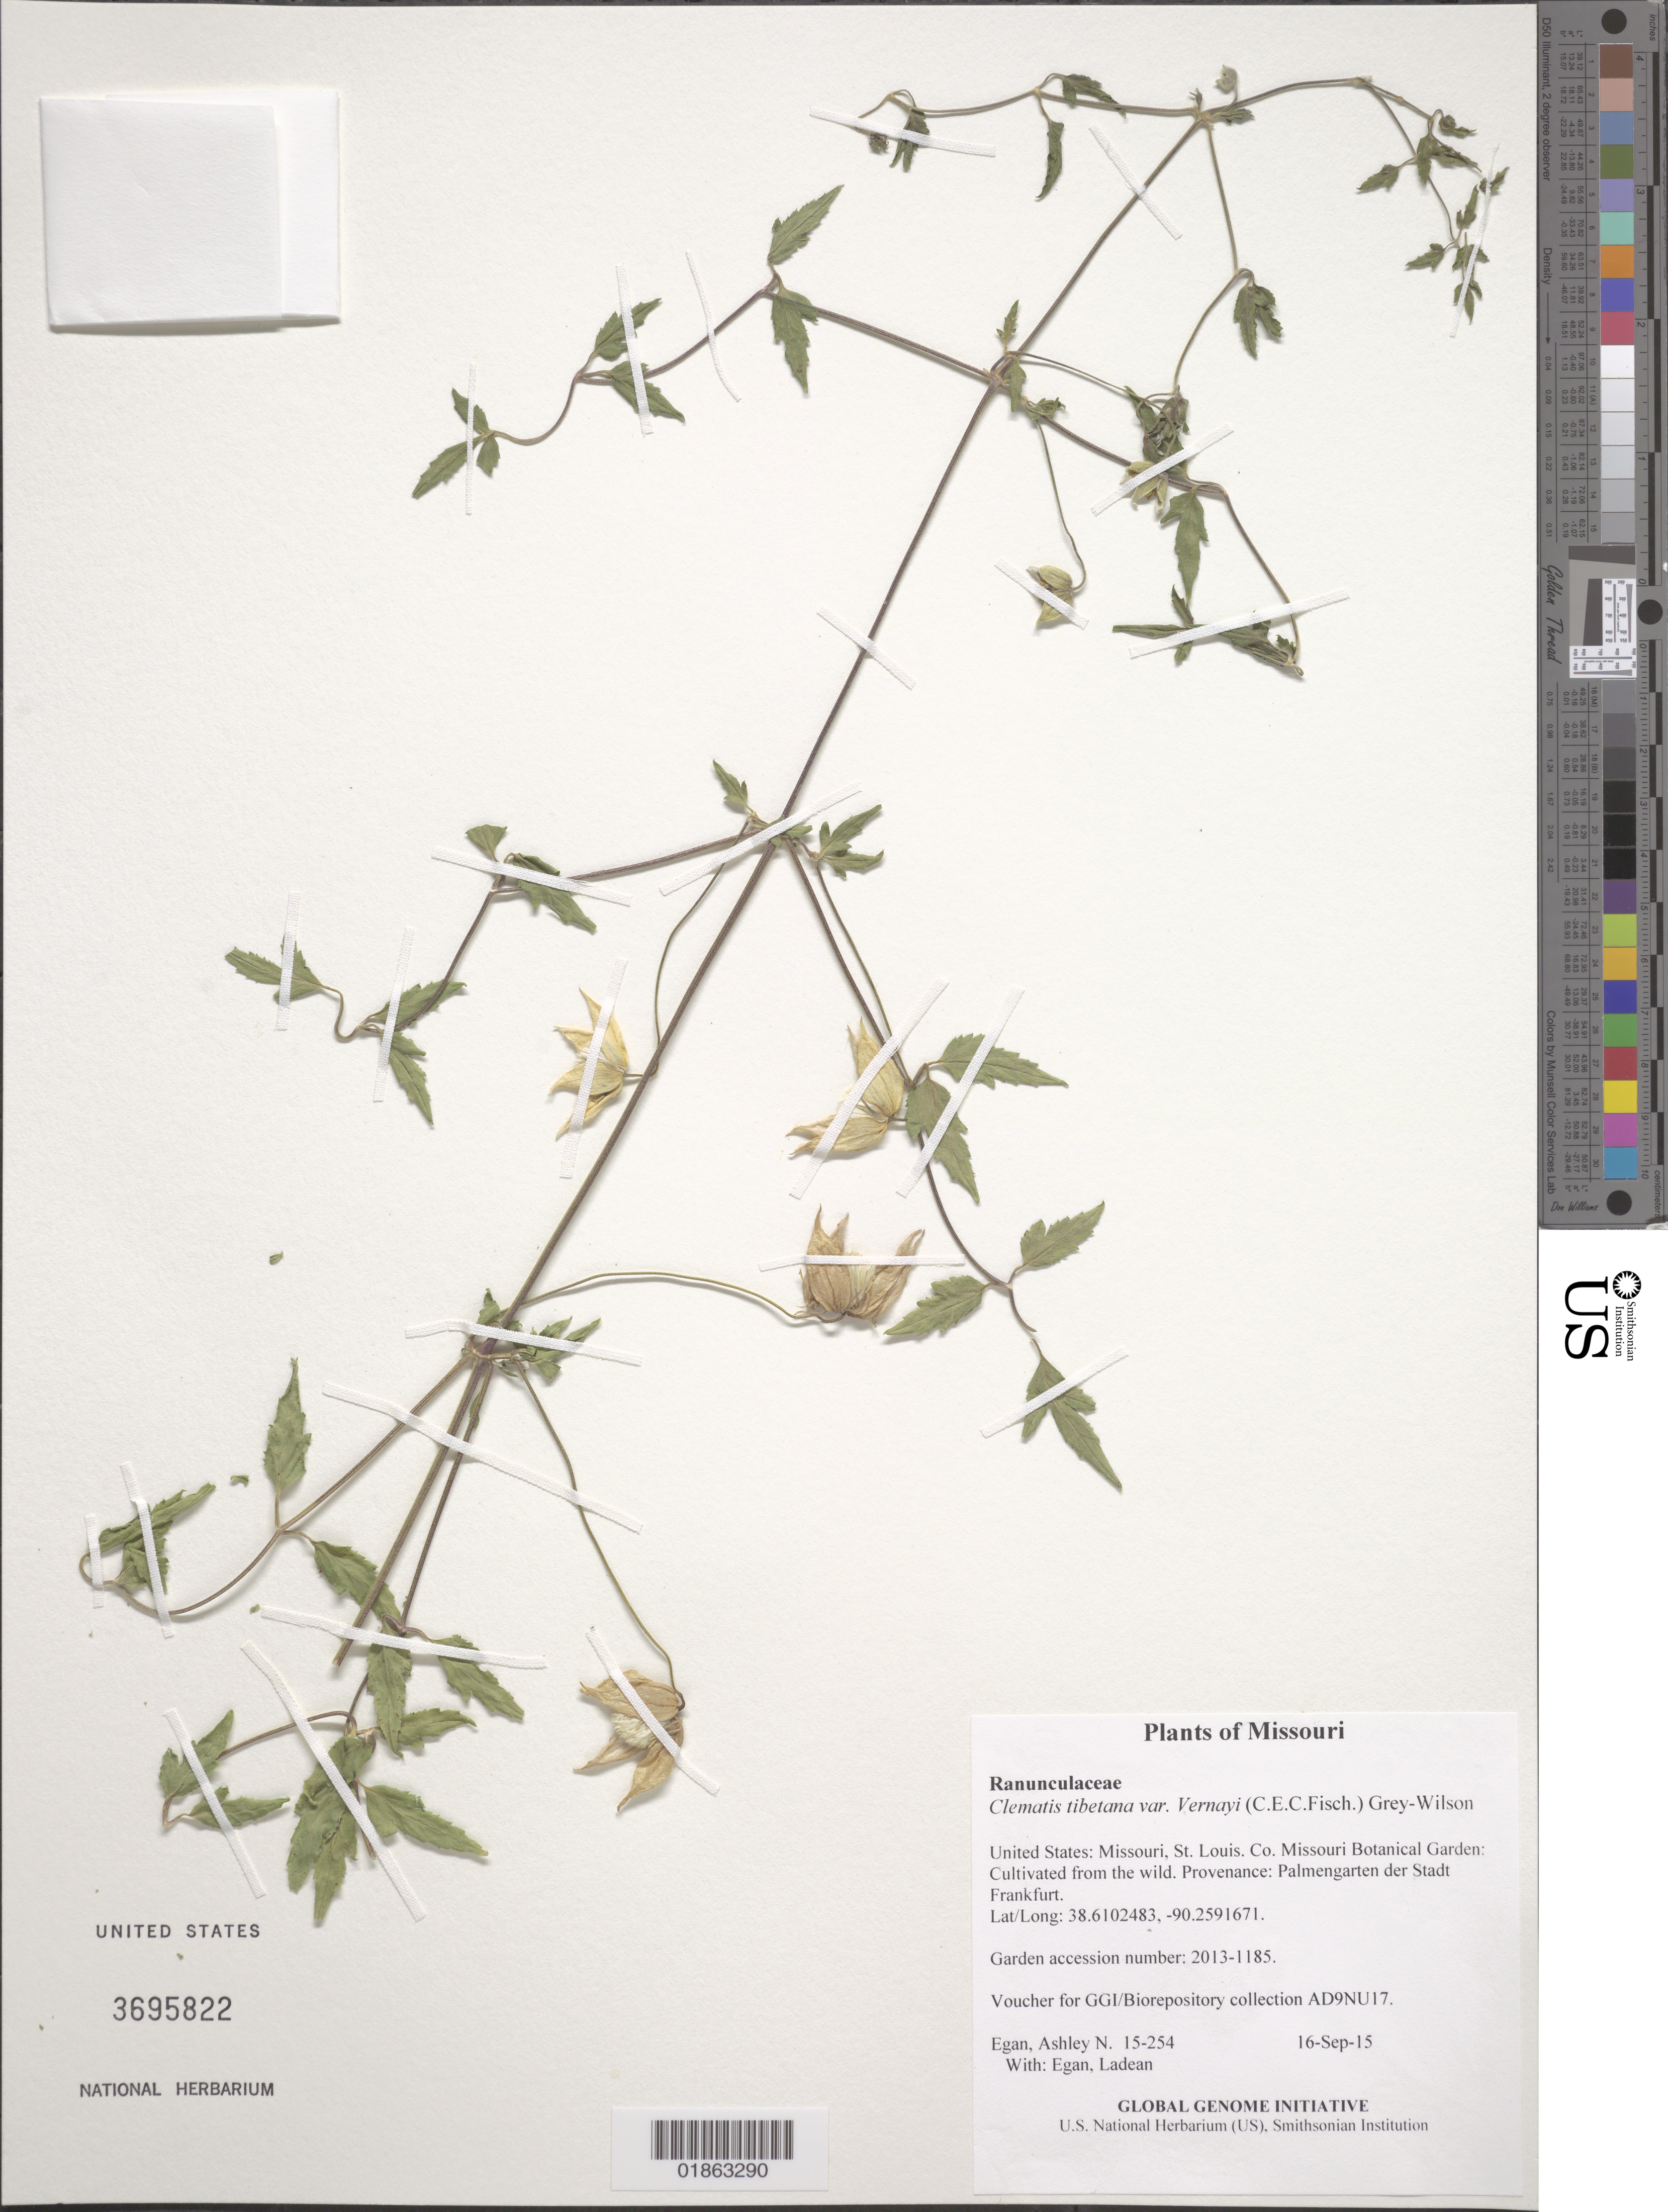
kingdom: Plantae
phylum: Tracheophyta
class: Magnoliopsida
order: Ranunculales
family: Ranunculaceae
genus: Clematis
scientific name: Clematis tibetiana var. vernayi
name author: (C.E.C. Fisch.) Grey-Wilson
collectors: A. N. Egan & L. Egan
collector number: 15-254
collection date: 2015-09-16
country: United States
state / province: Missouri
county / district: St. Louis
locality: Missouri Botanical Garden: Cultivated from the wild. Provenance: Palmengarten der Stadt Frankfurt.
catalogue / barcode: US 3695822